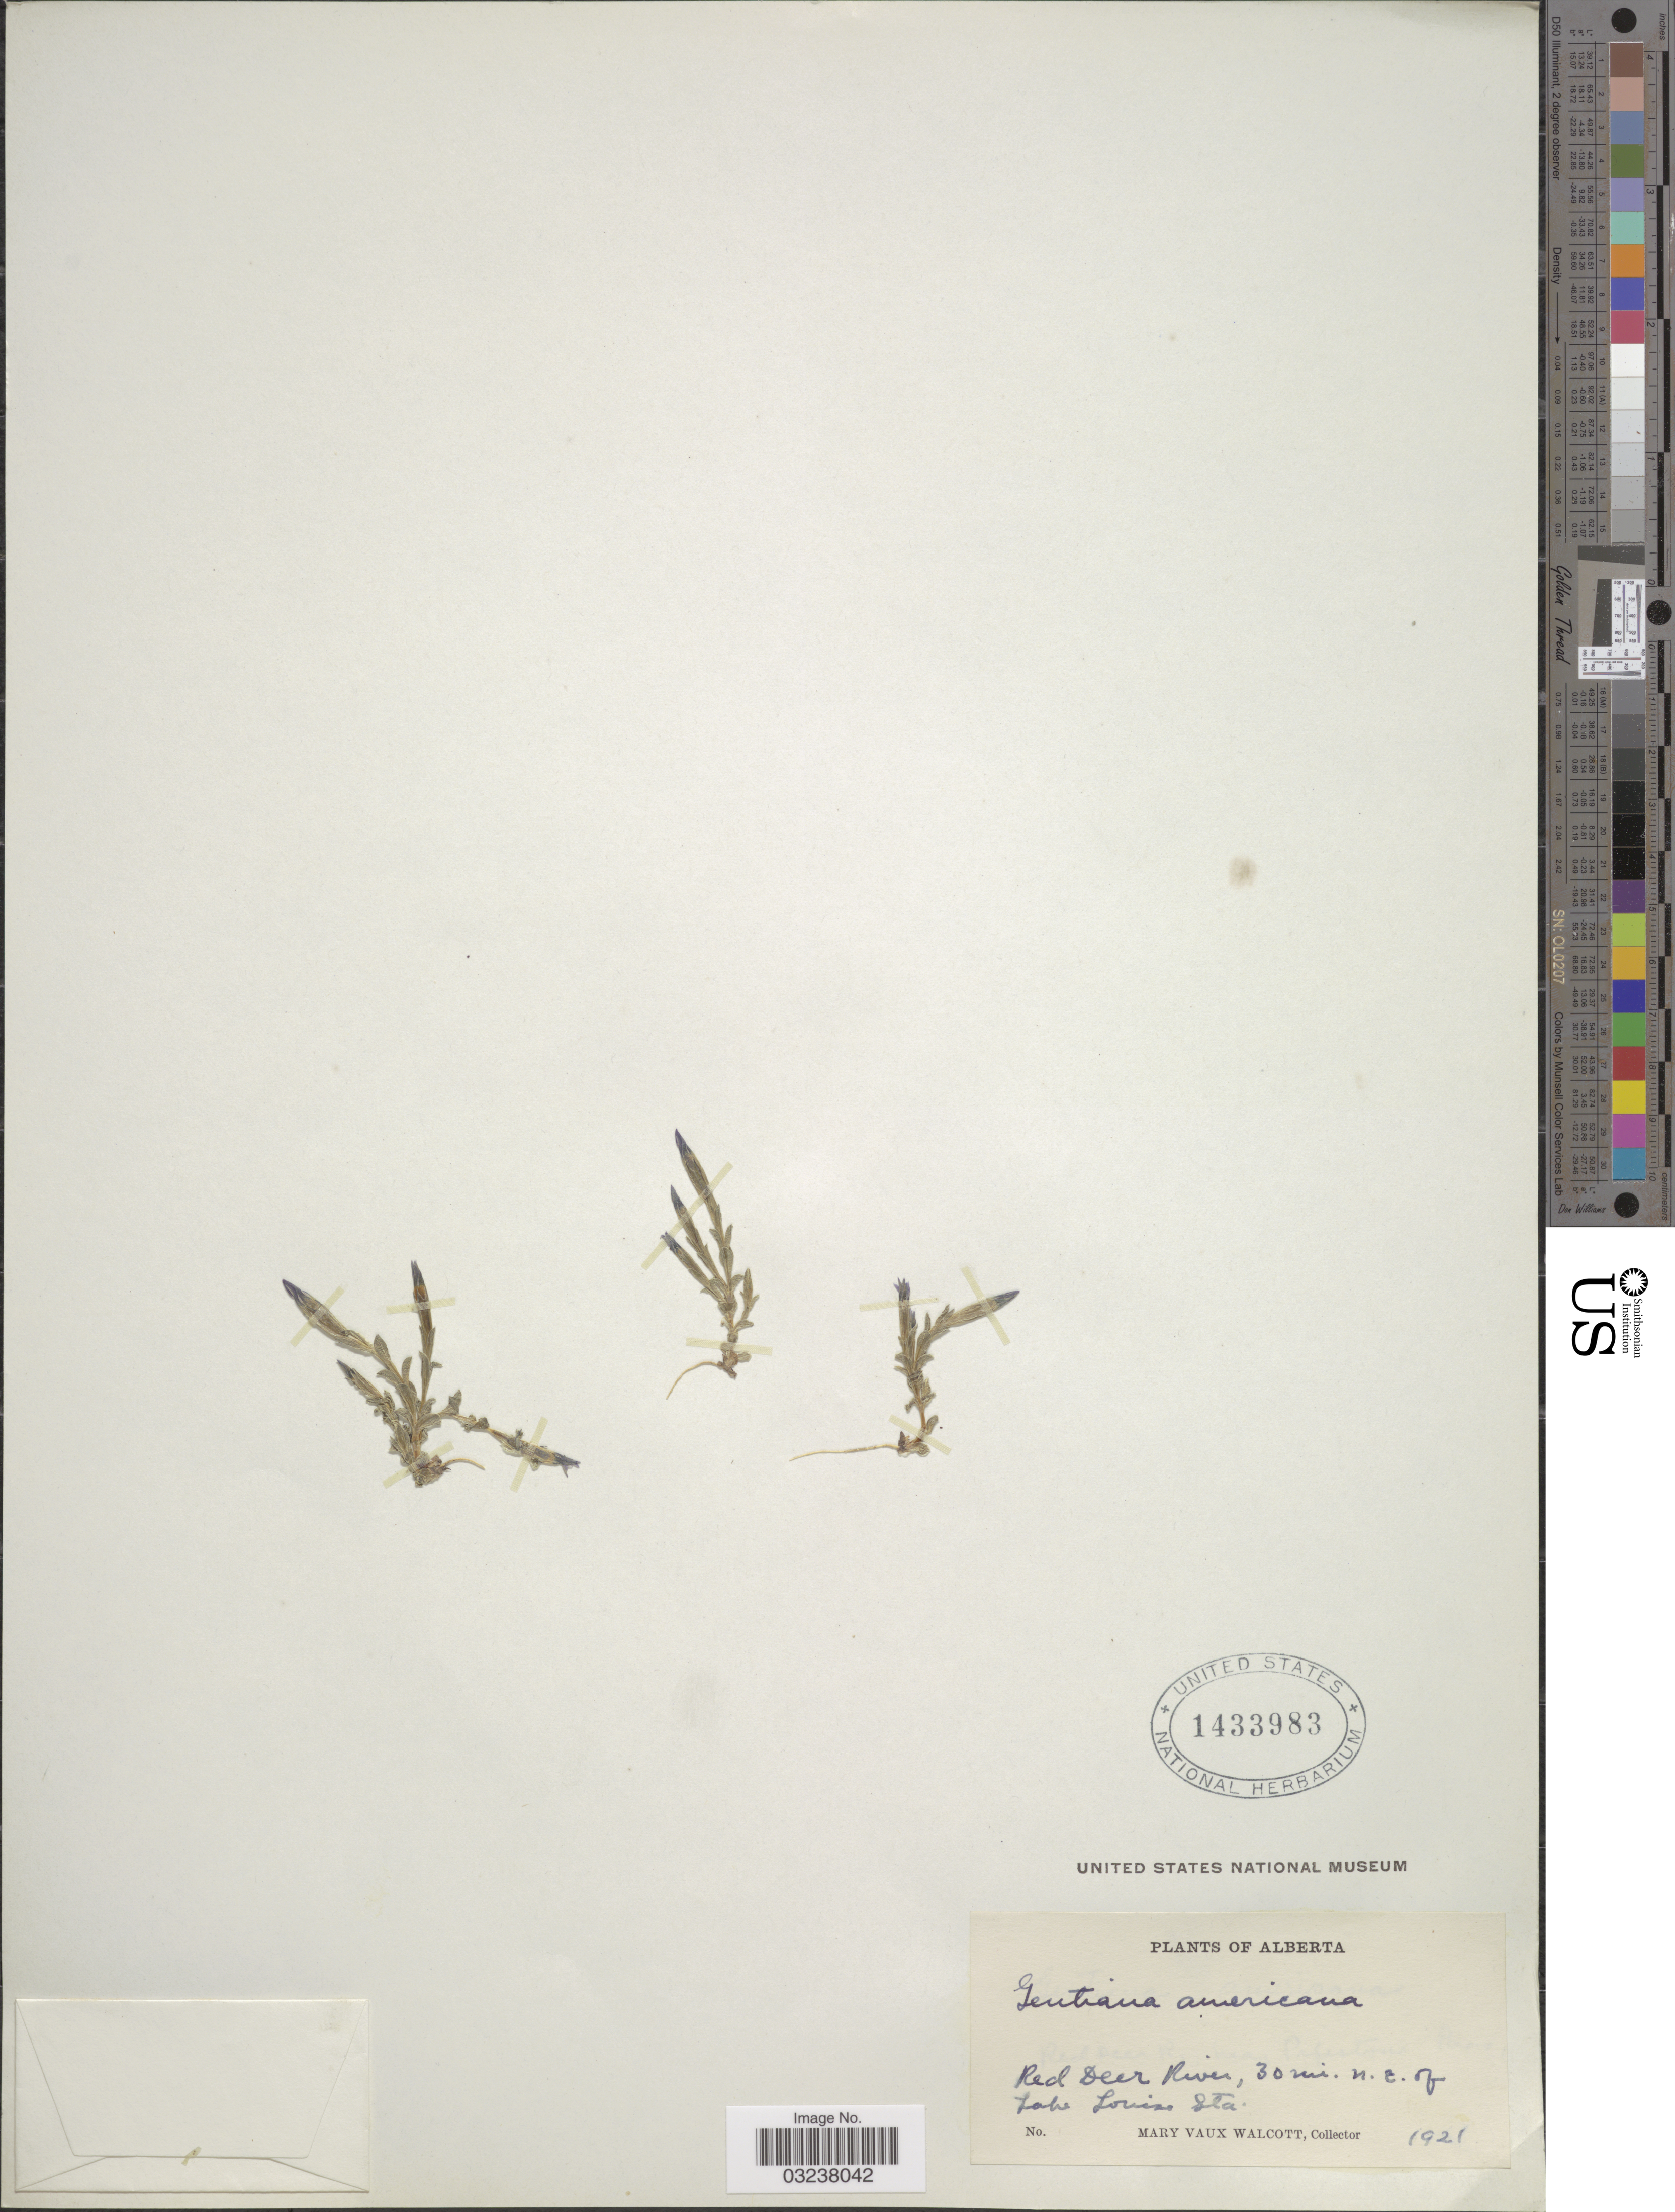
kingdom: Plantae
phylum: Tracheophyta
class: Magnoliopsida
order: Gentianales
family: Gentianaceae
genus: Gentiana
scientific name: Gentiana prostrata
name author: Haenke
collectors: M. Walcott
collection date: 1921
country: Canada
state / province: Alberta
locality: Red Deer River, 20 mi. n. e. of Lake Louise Sta.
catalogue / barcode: US 1433983